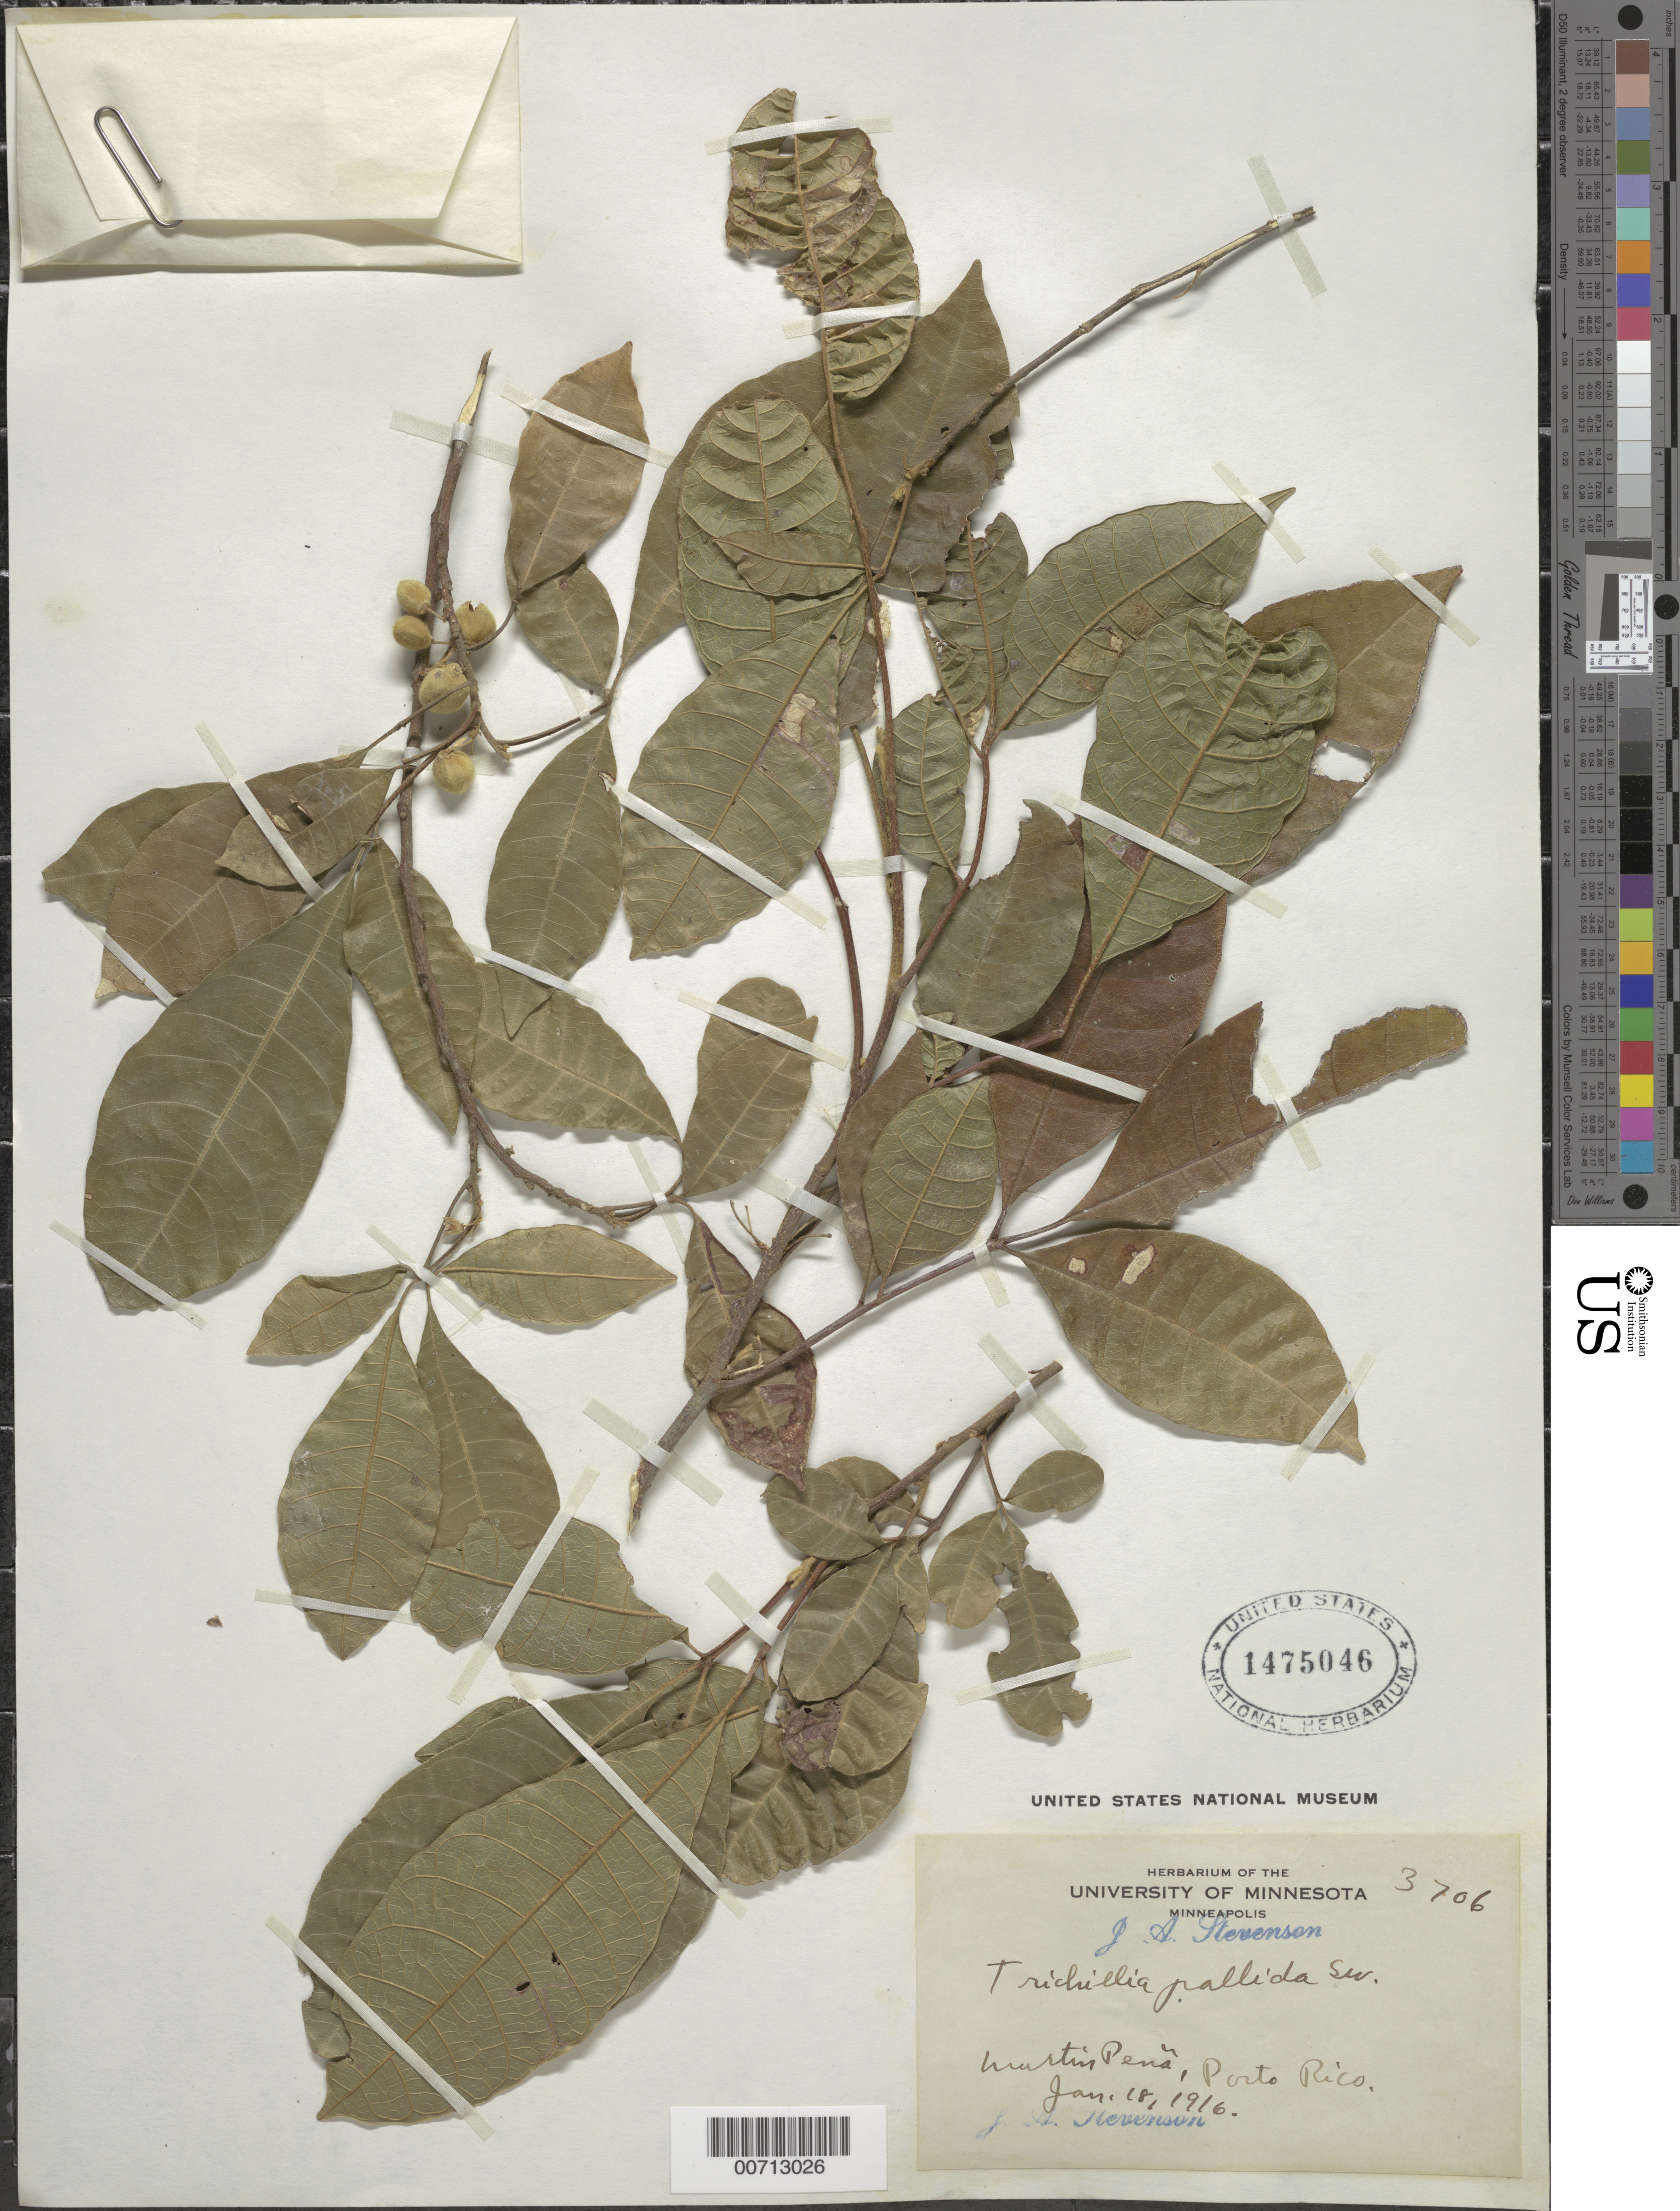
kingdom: Plantae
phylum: Tracheophyta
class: Magnoliopsida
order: Sapindales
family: Meliaceae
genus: Trichilia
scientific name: Trichilia pallida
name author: Sw.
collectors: J. Stevenson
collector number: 3706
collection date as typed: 18 Jan 1916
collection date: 1916-01-18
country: Puerto Rico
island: Greater Antilles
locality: Martin Pena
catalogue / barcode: US 1475046